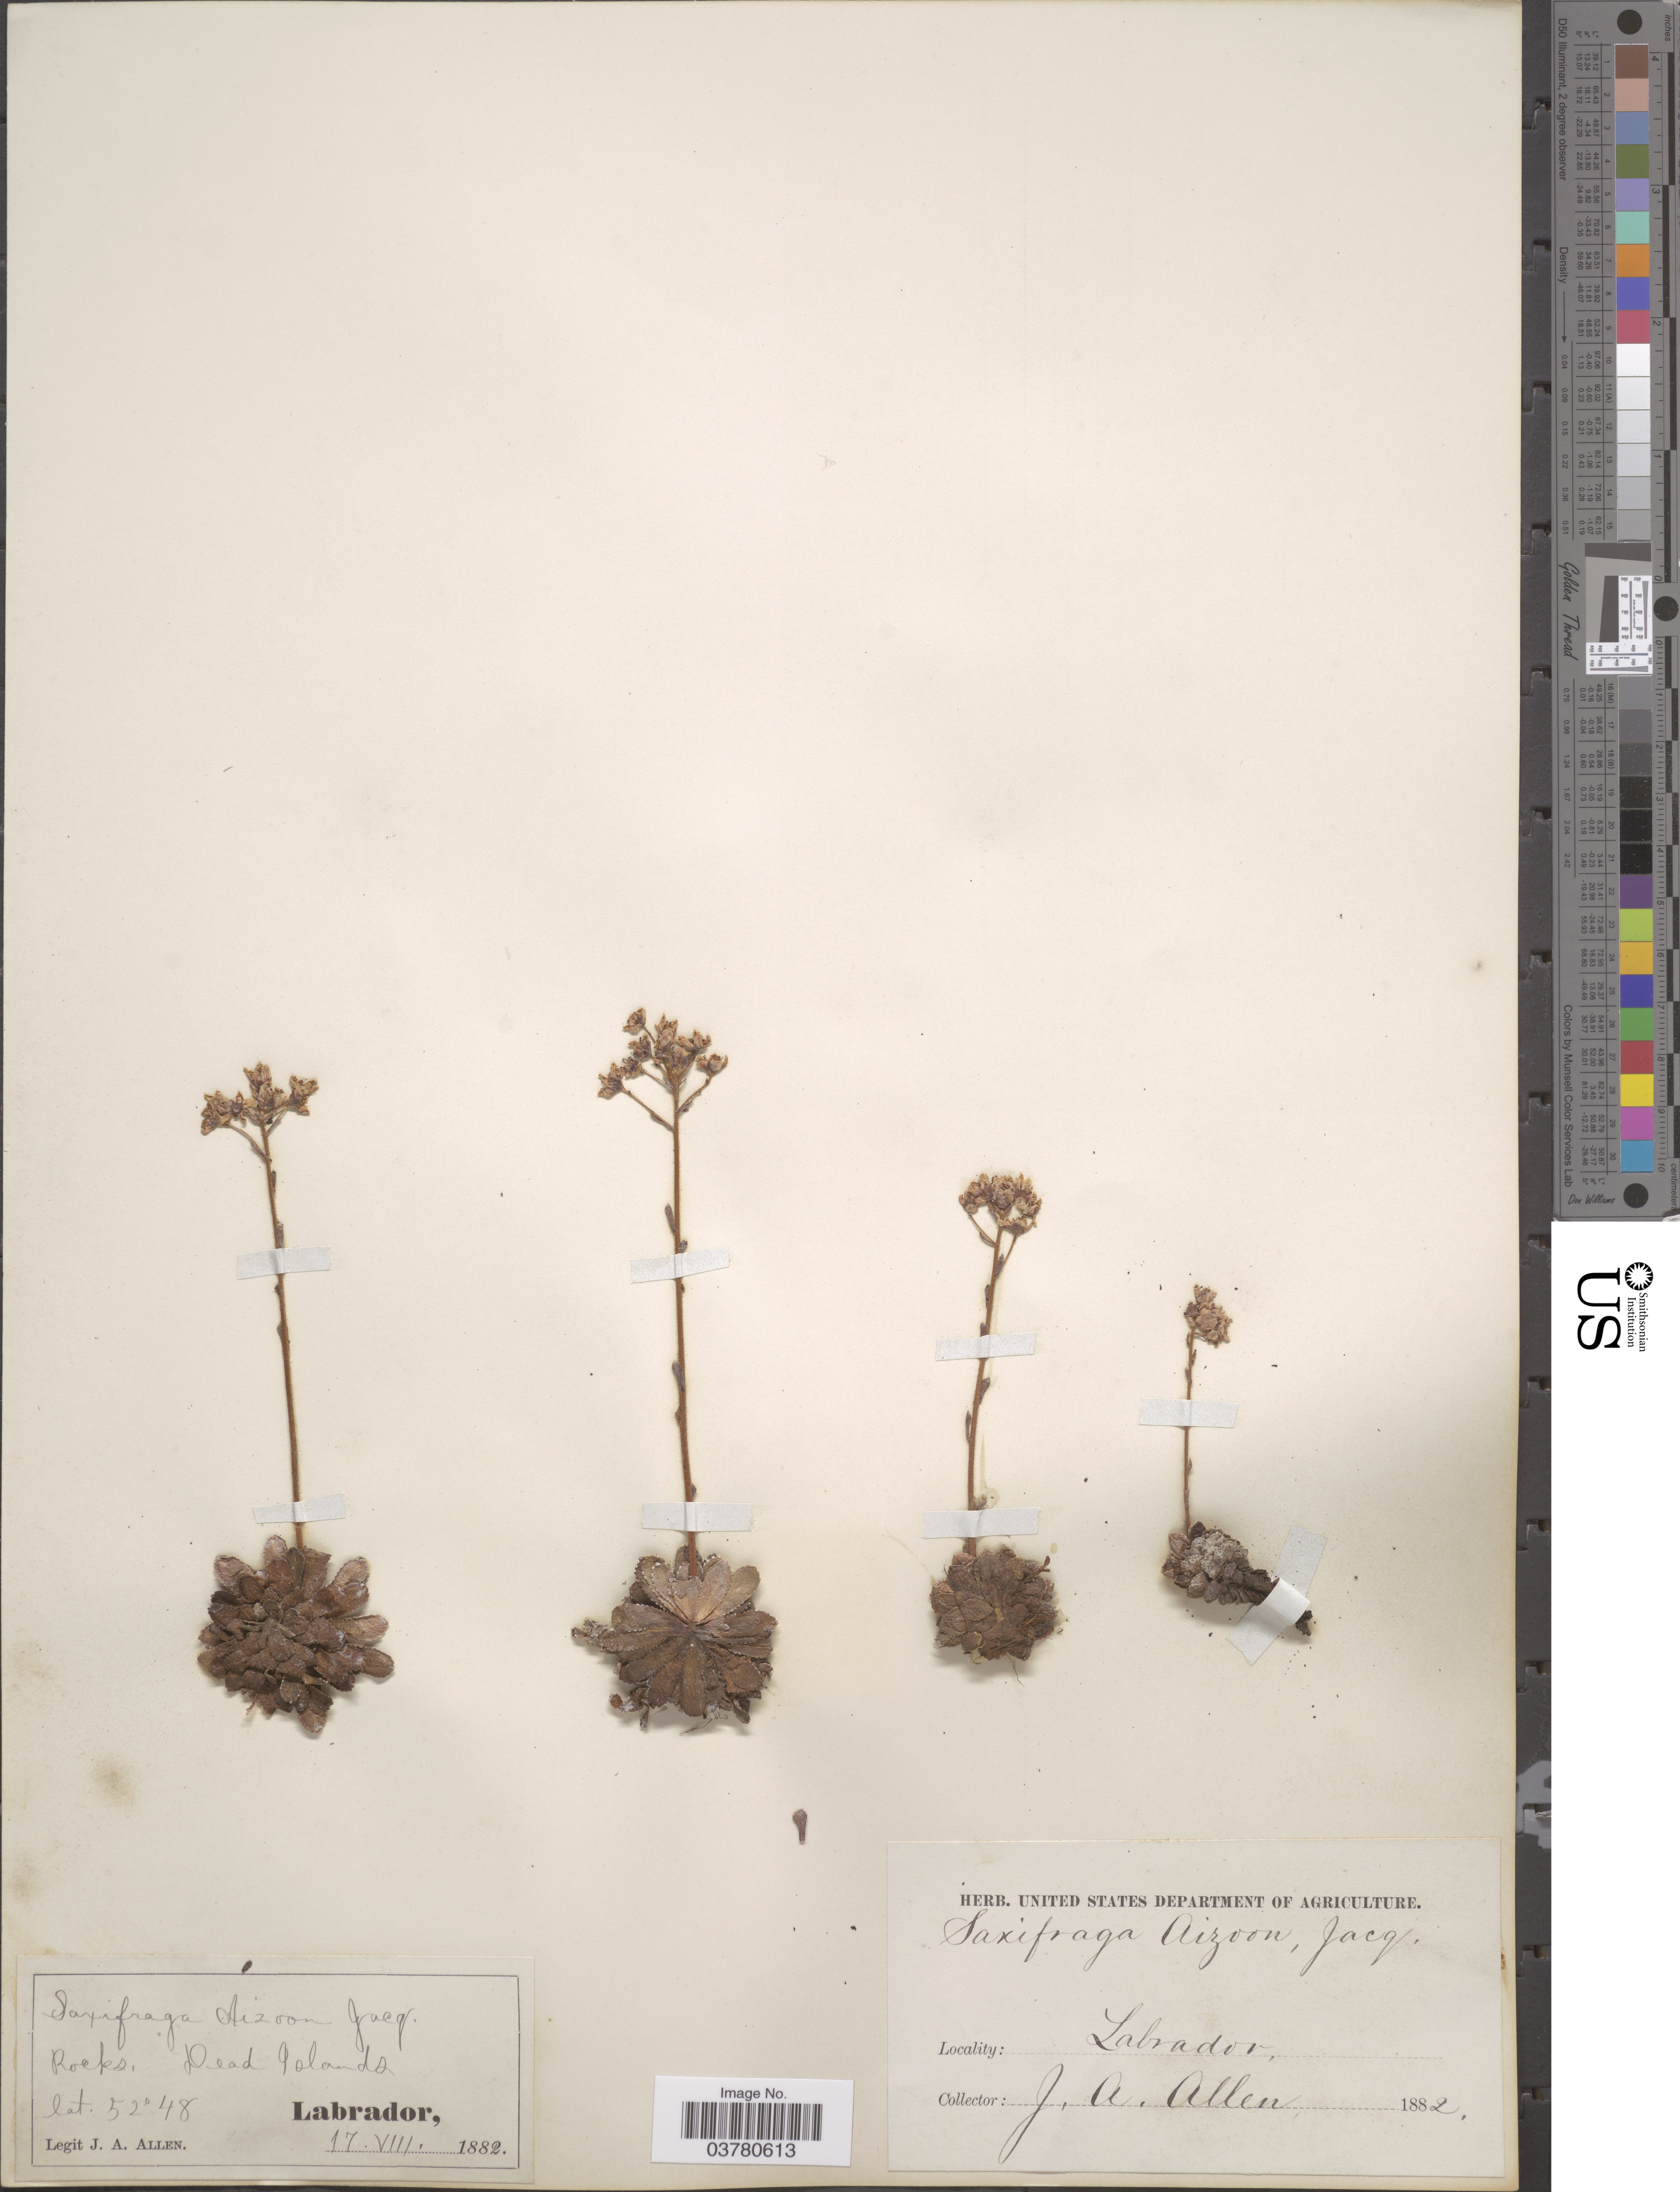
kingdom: Plantae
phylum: Tracheophyta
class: Magnoliopsida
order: Saxifragales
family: Saxifragaceae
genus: Saxifraga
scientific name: Saxifraga paniculata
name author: Mill.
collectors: J. Allen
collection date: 1882-08-17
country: Canada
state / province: Newfoundland and Labrador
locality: Dead Islands. Labrador.